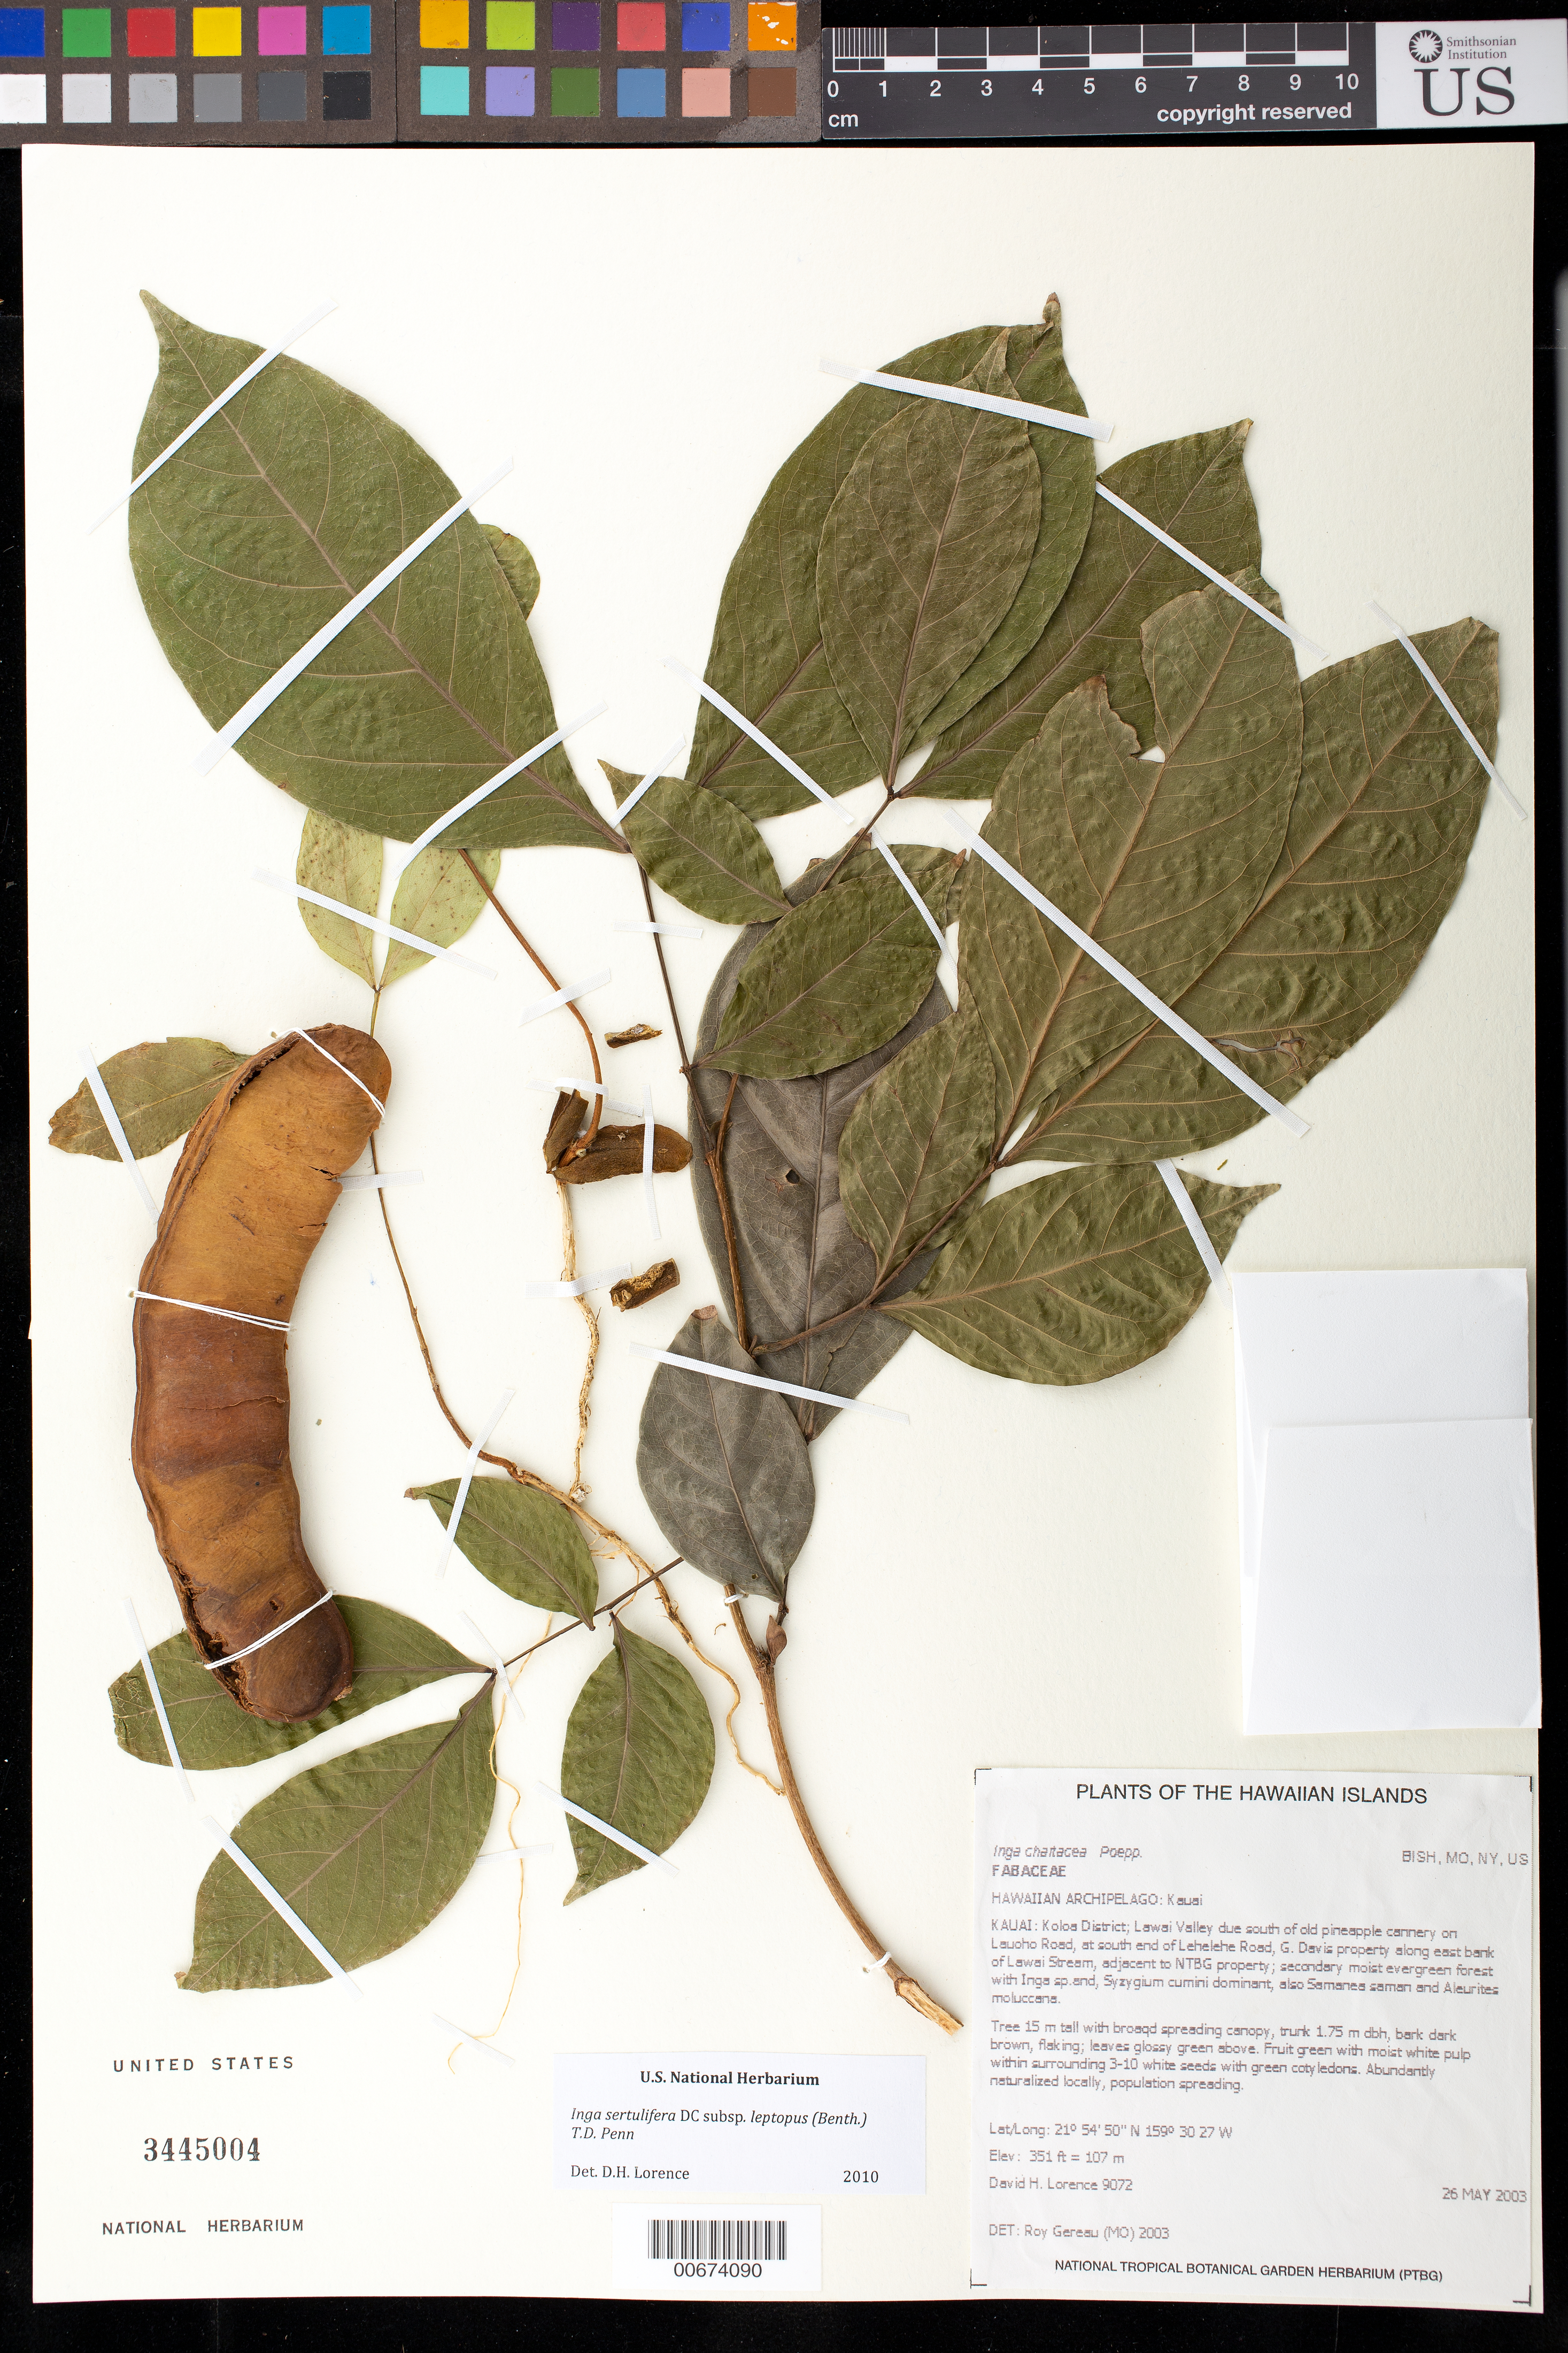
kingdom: Plantae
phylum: Tracheophyta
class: Magnoliopsida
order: Fabales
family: Fabaceae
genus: Inga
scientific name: Inga sertulifera subsp. leptopus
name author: (Benth.) T.D. Penn.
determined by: Lorence, David H., (PTBG), National Tropical Botanical Garden (UNITED STATES)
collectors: D. Lorence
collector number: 9072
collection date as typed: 26 May 2003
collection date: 2003-05-26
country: United States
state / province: Hawaii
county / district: Kauai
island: Kaua'i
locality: Lawai Valley due south of old pineapple cannery on Lauoho Road, at south end of Lehelehe Road, G. Davis property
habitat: Secondary moist evergreen forest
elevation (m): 107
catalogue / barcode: US 3445004